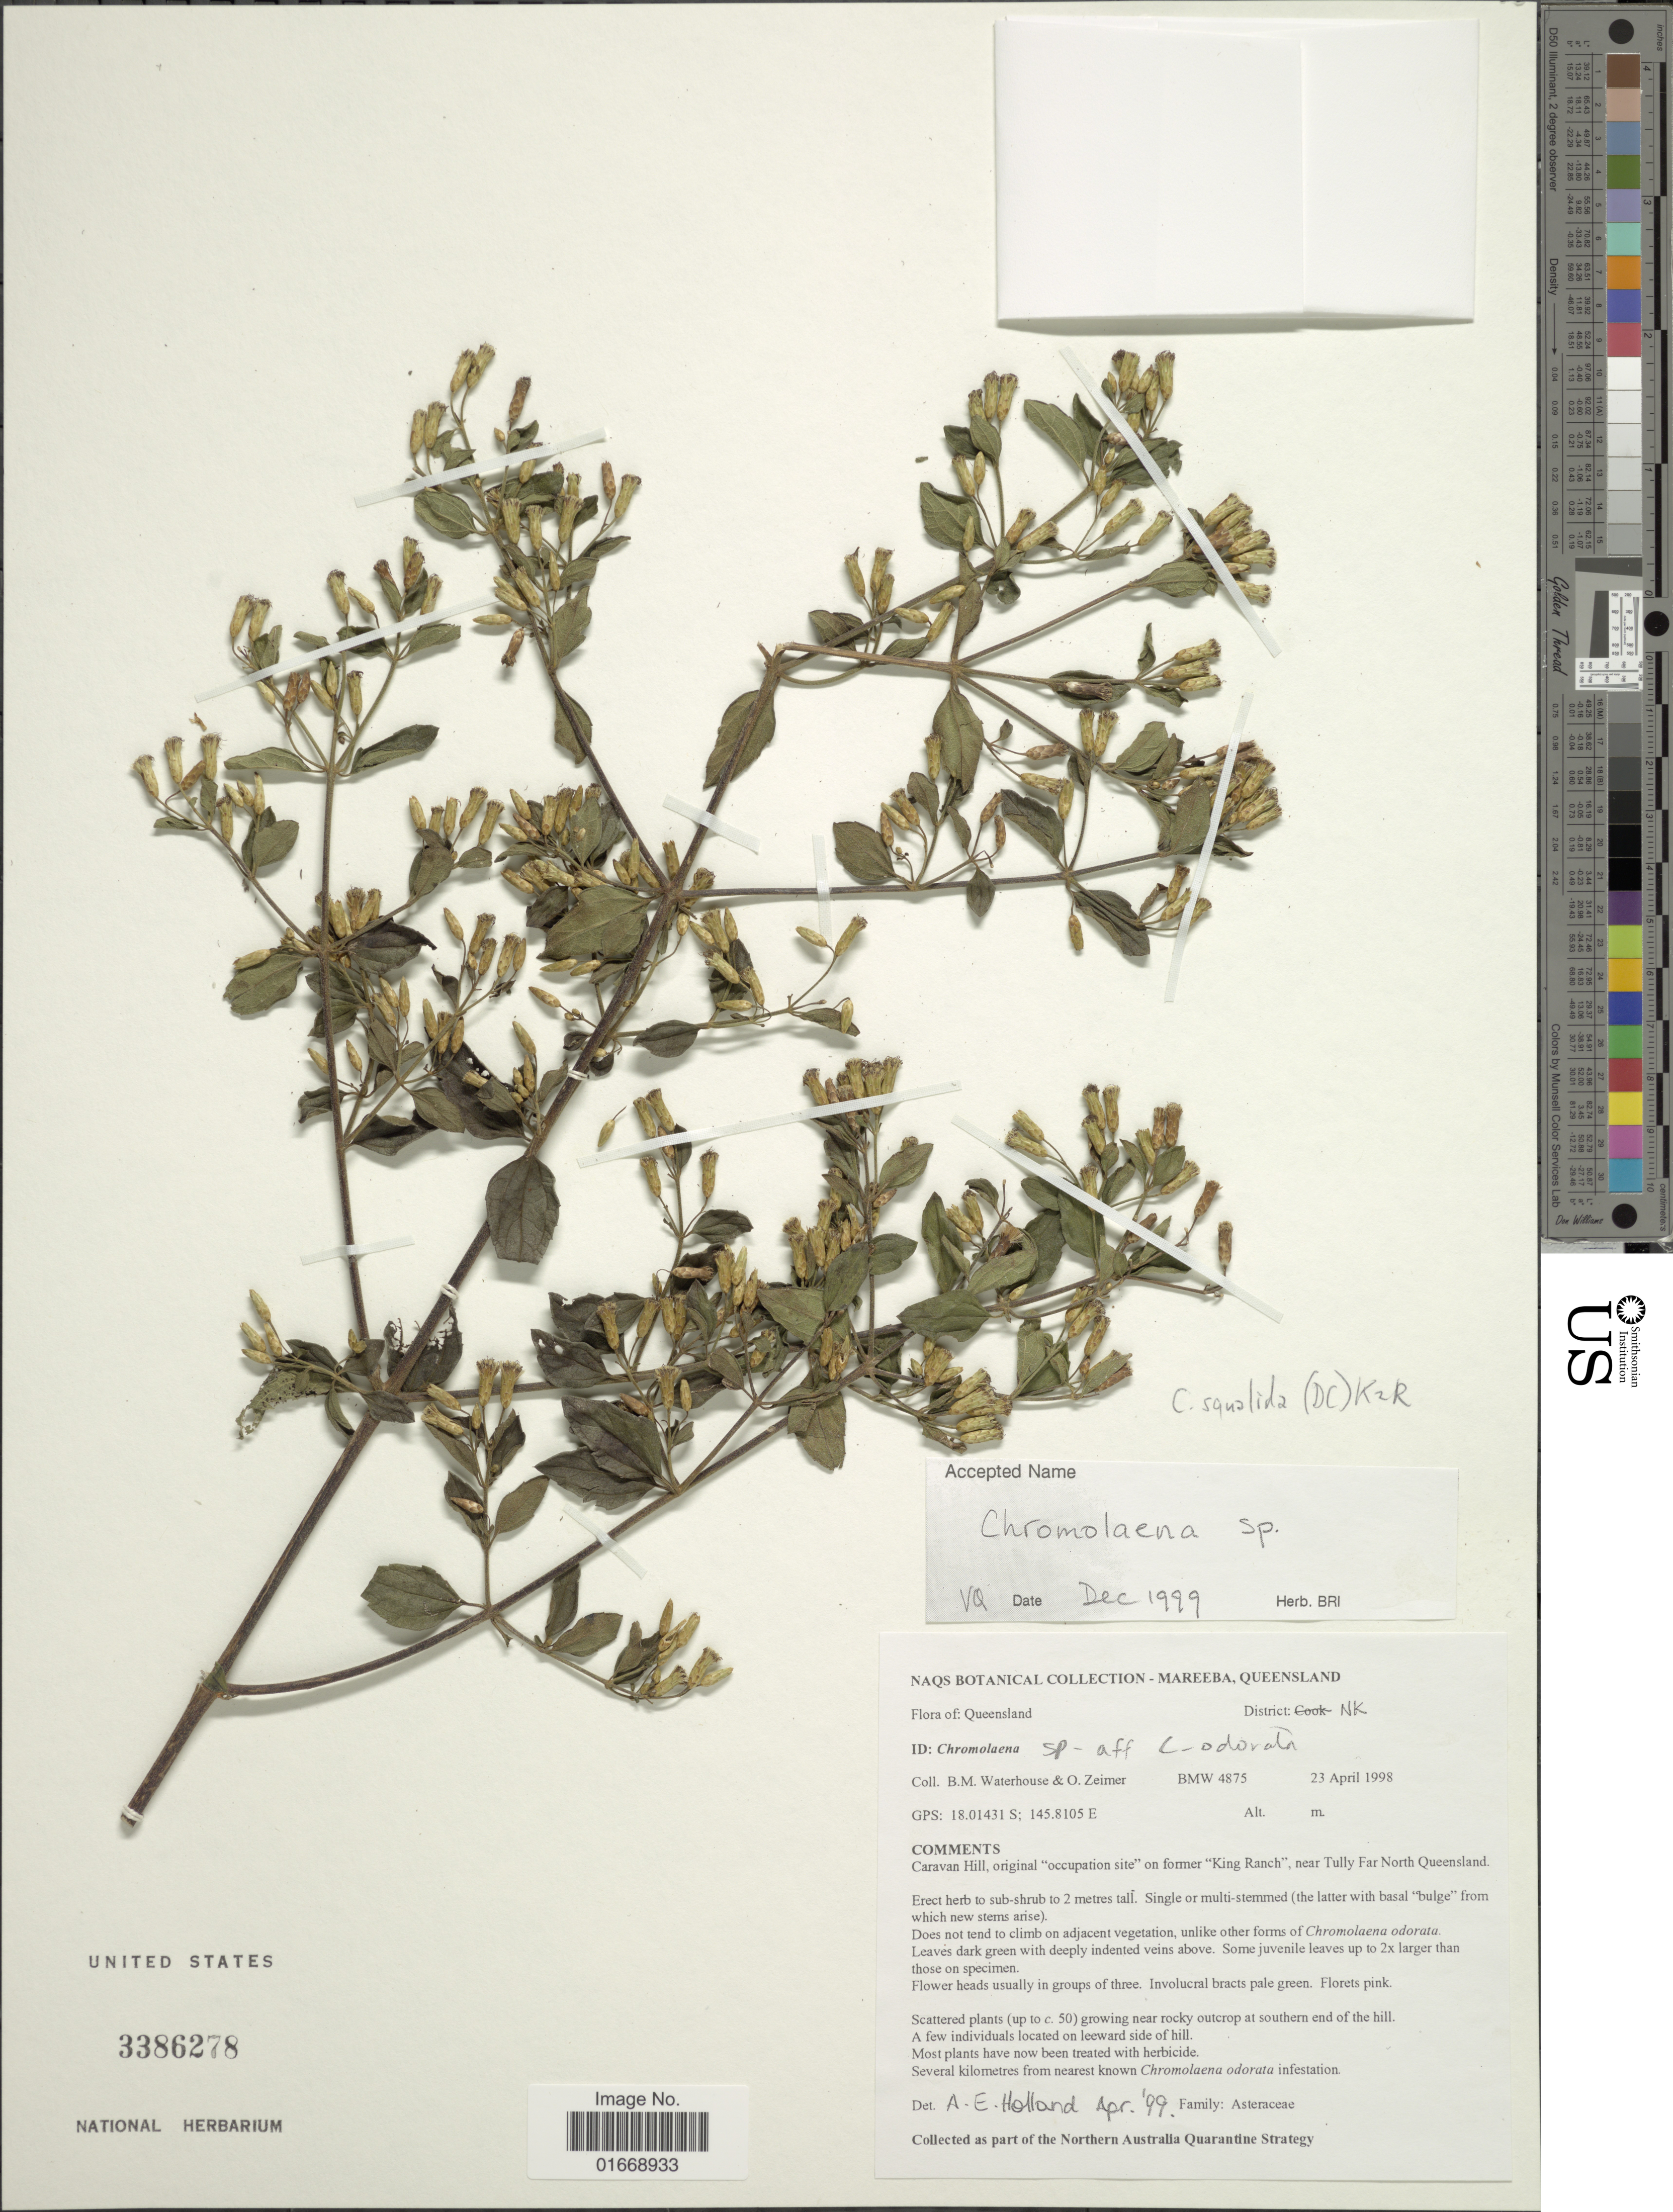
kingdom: Plantae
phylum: Tracheophyta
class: Magnoliopsida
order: Asterales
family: Asteraceae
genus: Chromolaena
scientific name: Chromolaena odorata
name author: (L.) R.M. King & H. Rob.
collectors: B. Waterhouse & O. Zeimer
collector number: BMW4875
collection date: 1998-04-23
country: Australia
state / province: Queensland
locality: District NK, Caravan Hill, original "occupation site" on former "King Ranch", near Tully Far North Queensland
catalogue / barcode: US 3386278